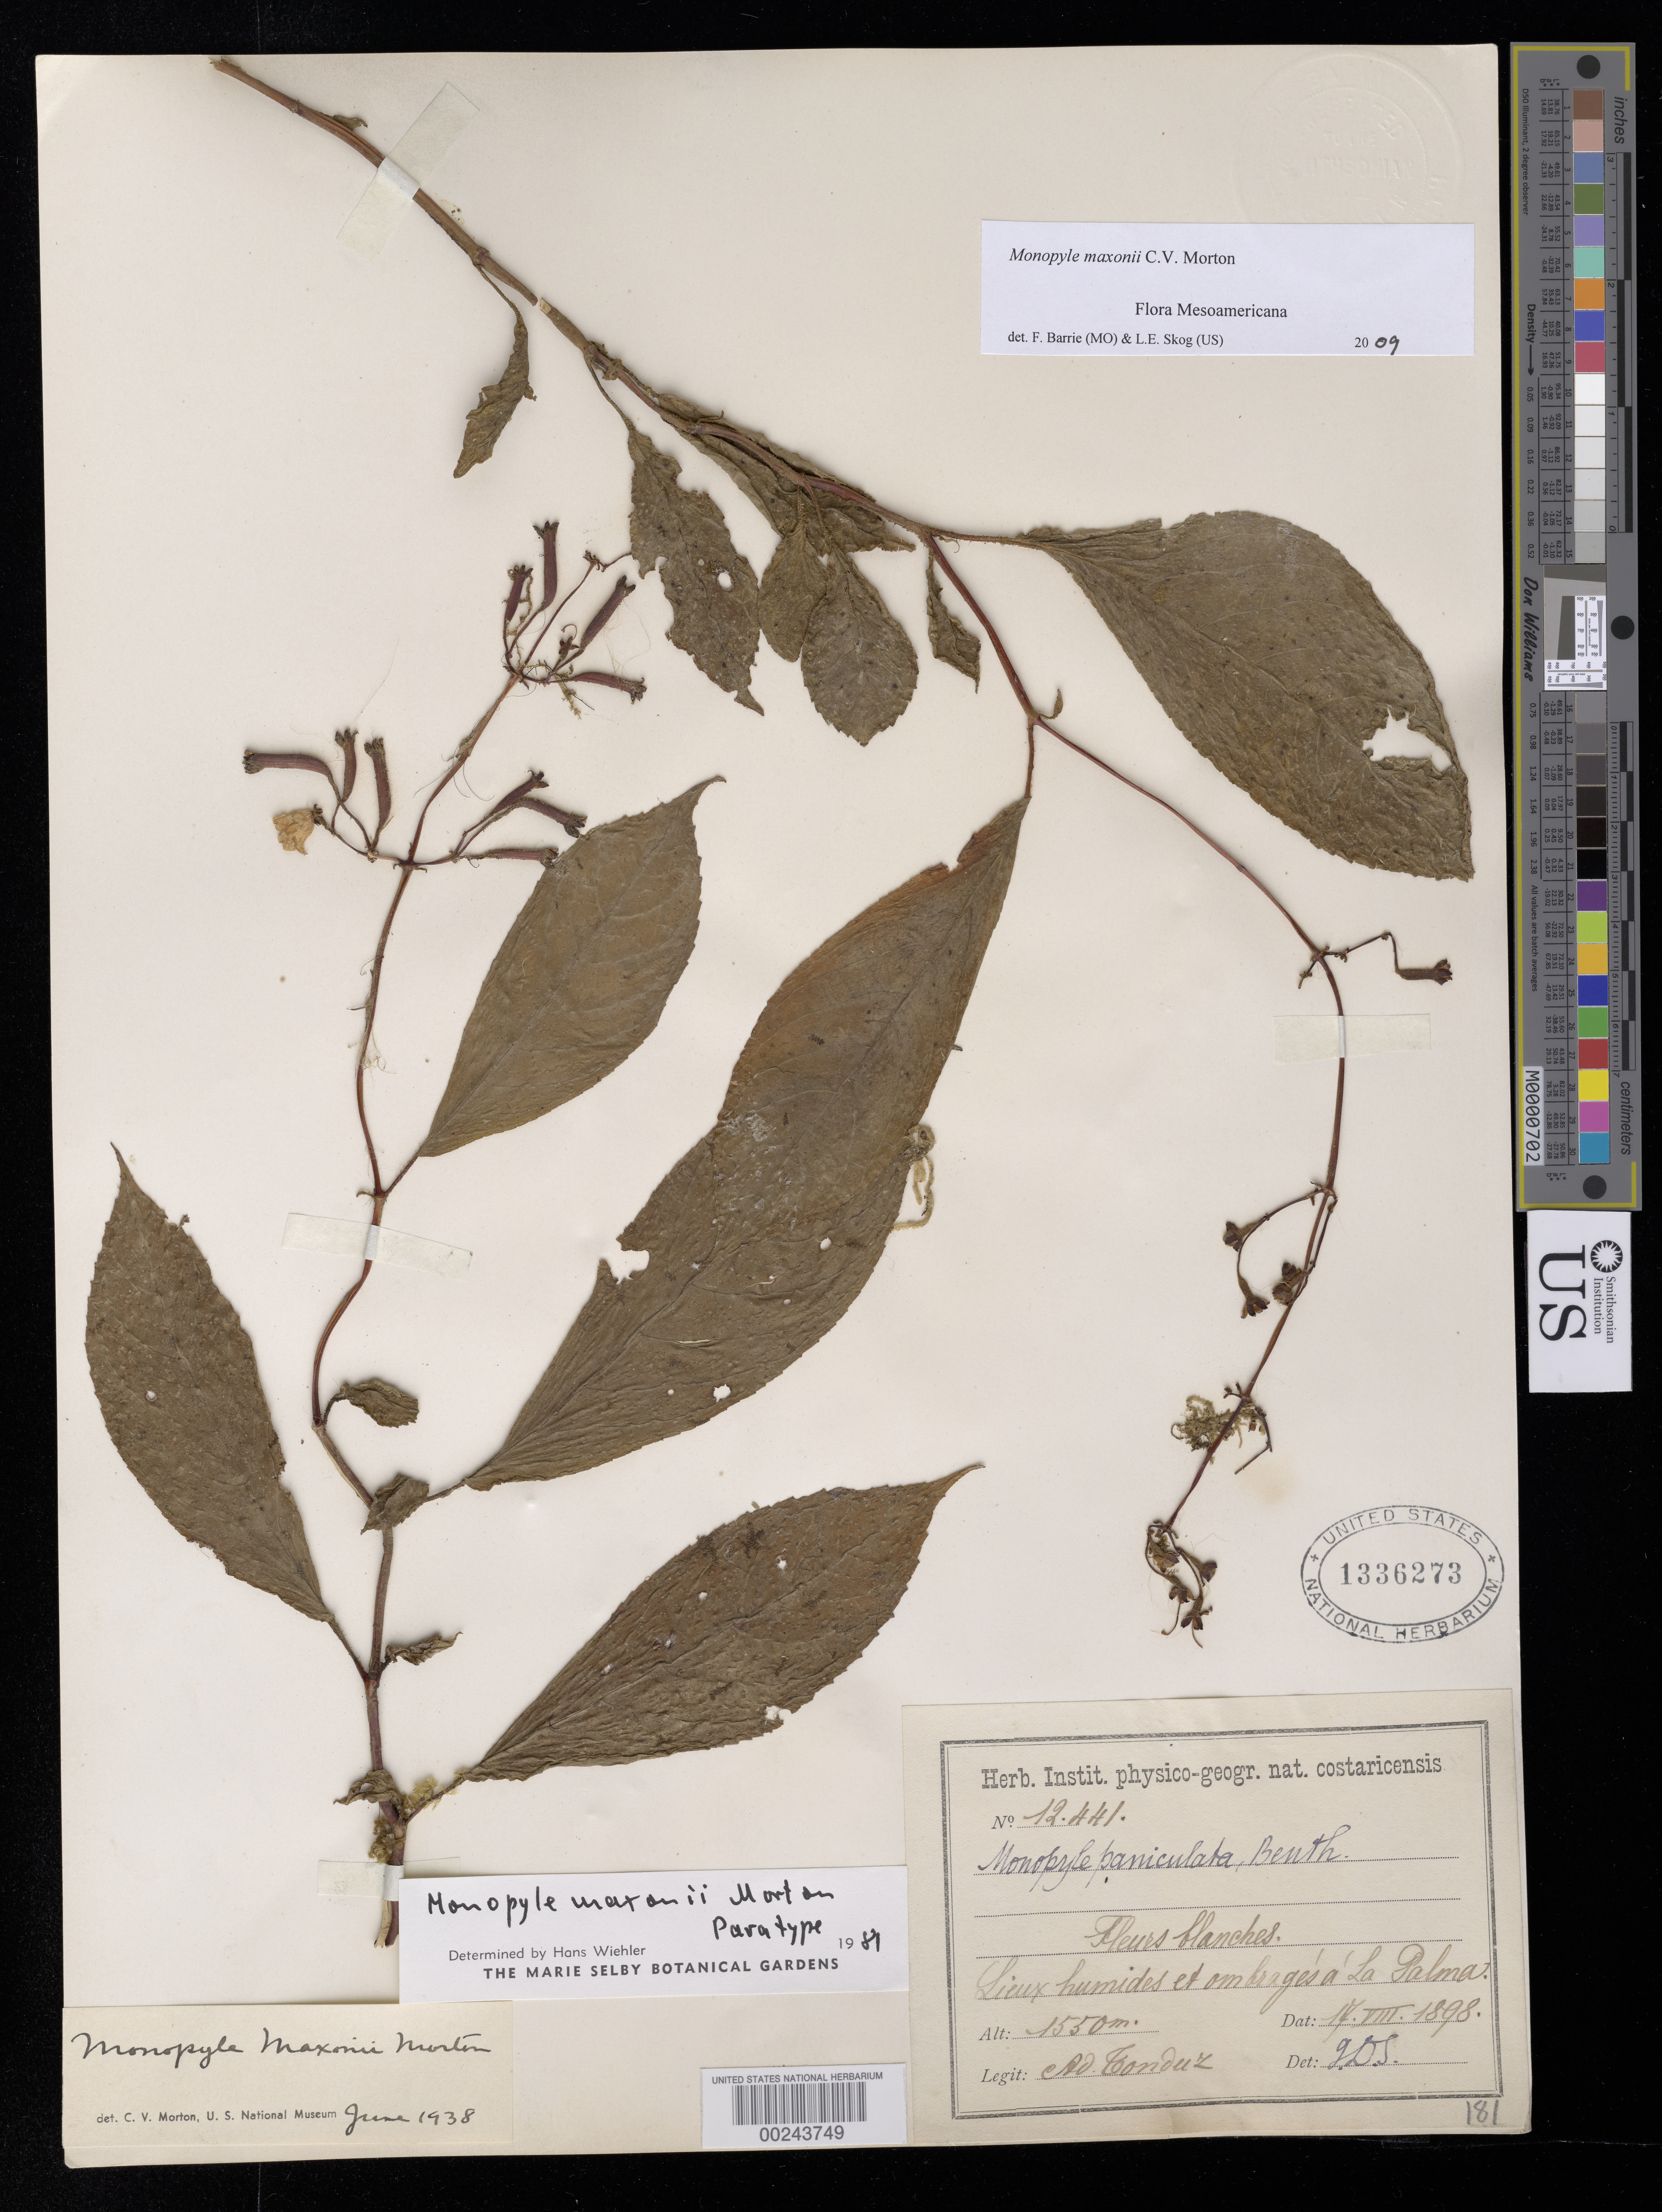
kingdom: Plantae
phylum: Tracheophyta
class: Magnoliopsida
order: Lamiales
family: Gesneriaceae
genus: Monopyle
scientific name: Monopyle maxonii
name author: C.V. Morton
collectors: A. Tonduz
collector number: HNC 12441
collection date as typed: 17 Aug 1898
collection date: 1898-08-17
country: Costa Rica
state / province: San José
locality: La Palma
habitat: Humid and shady places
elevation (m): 1550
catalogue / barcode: US 1336273